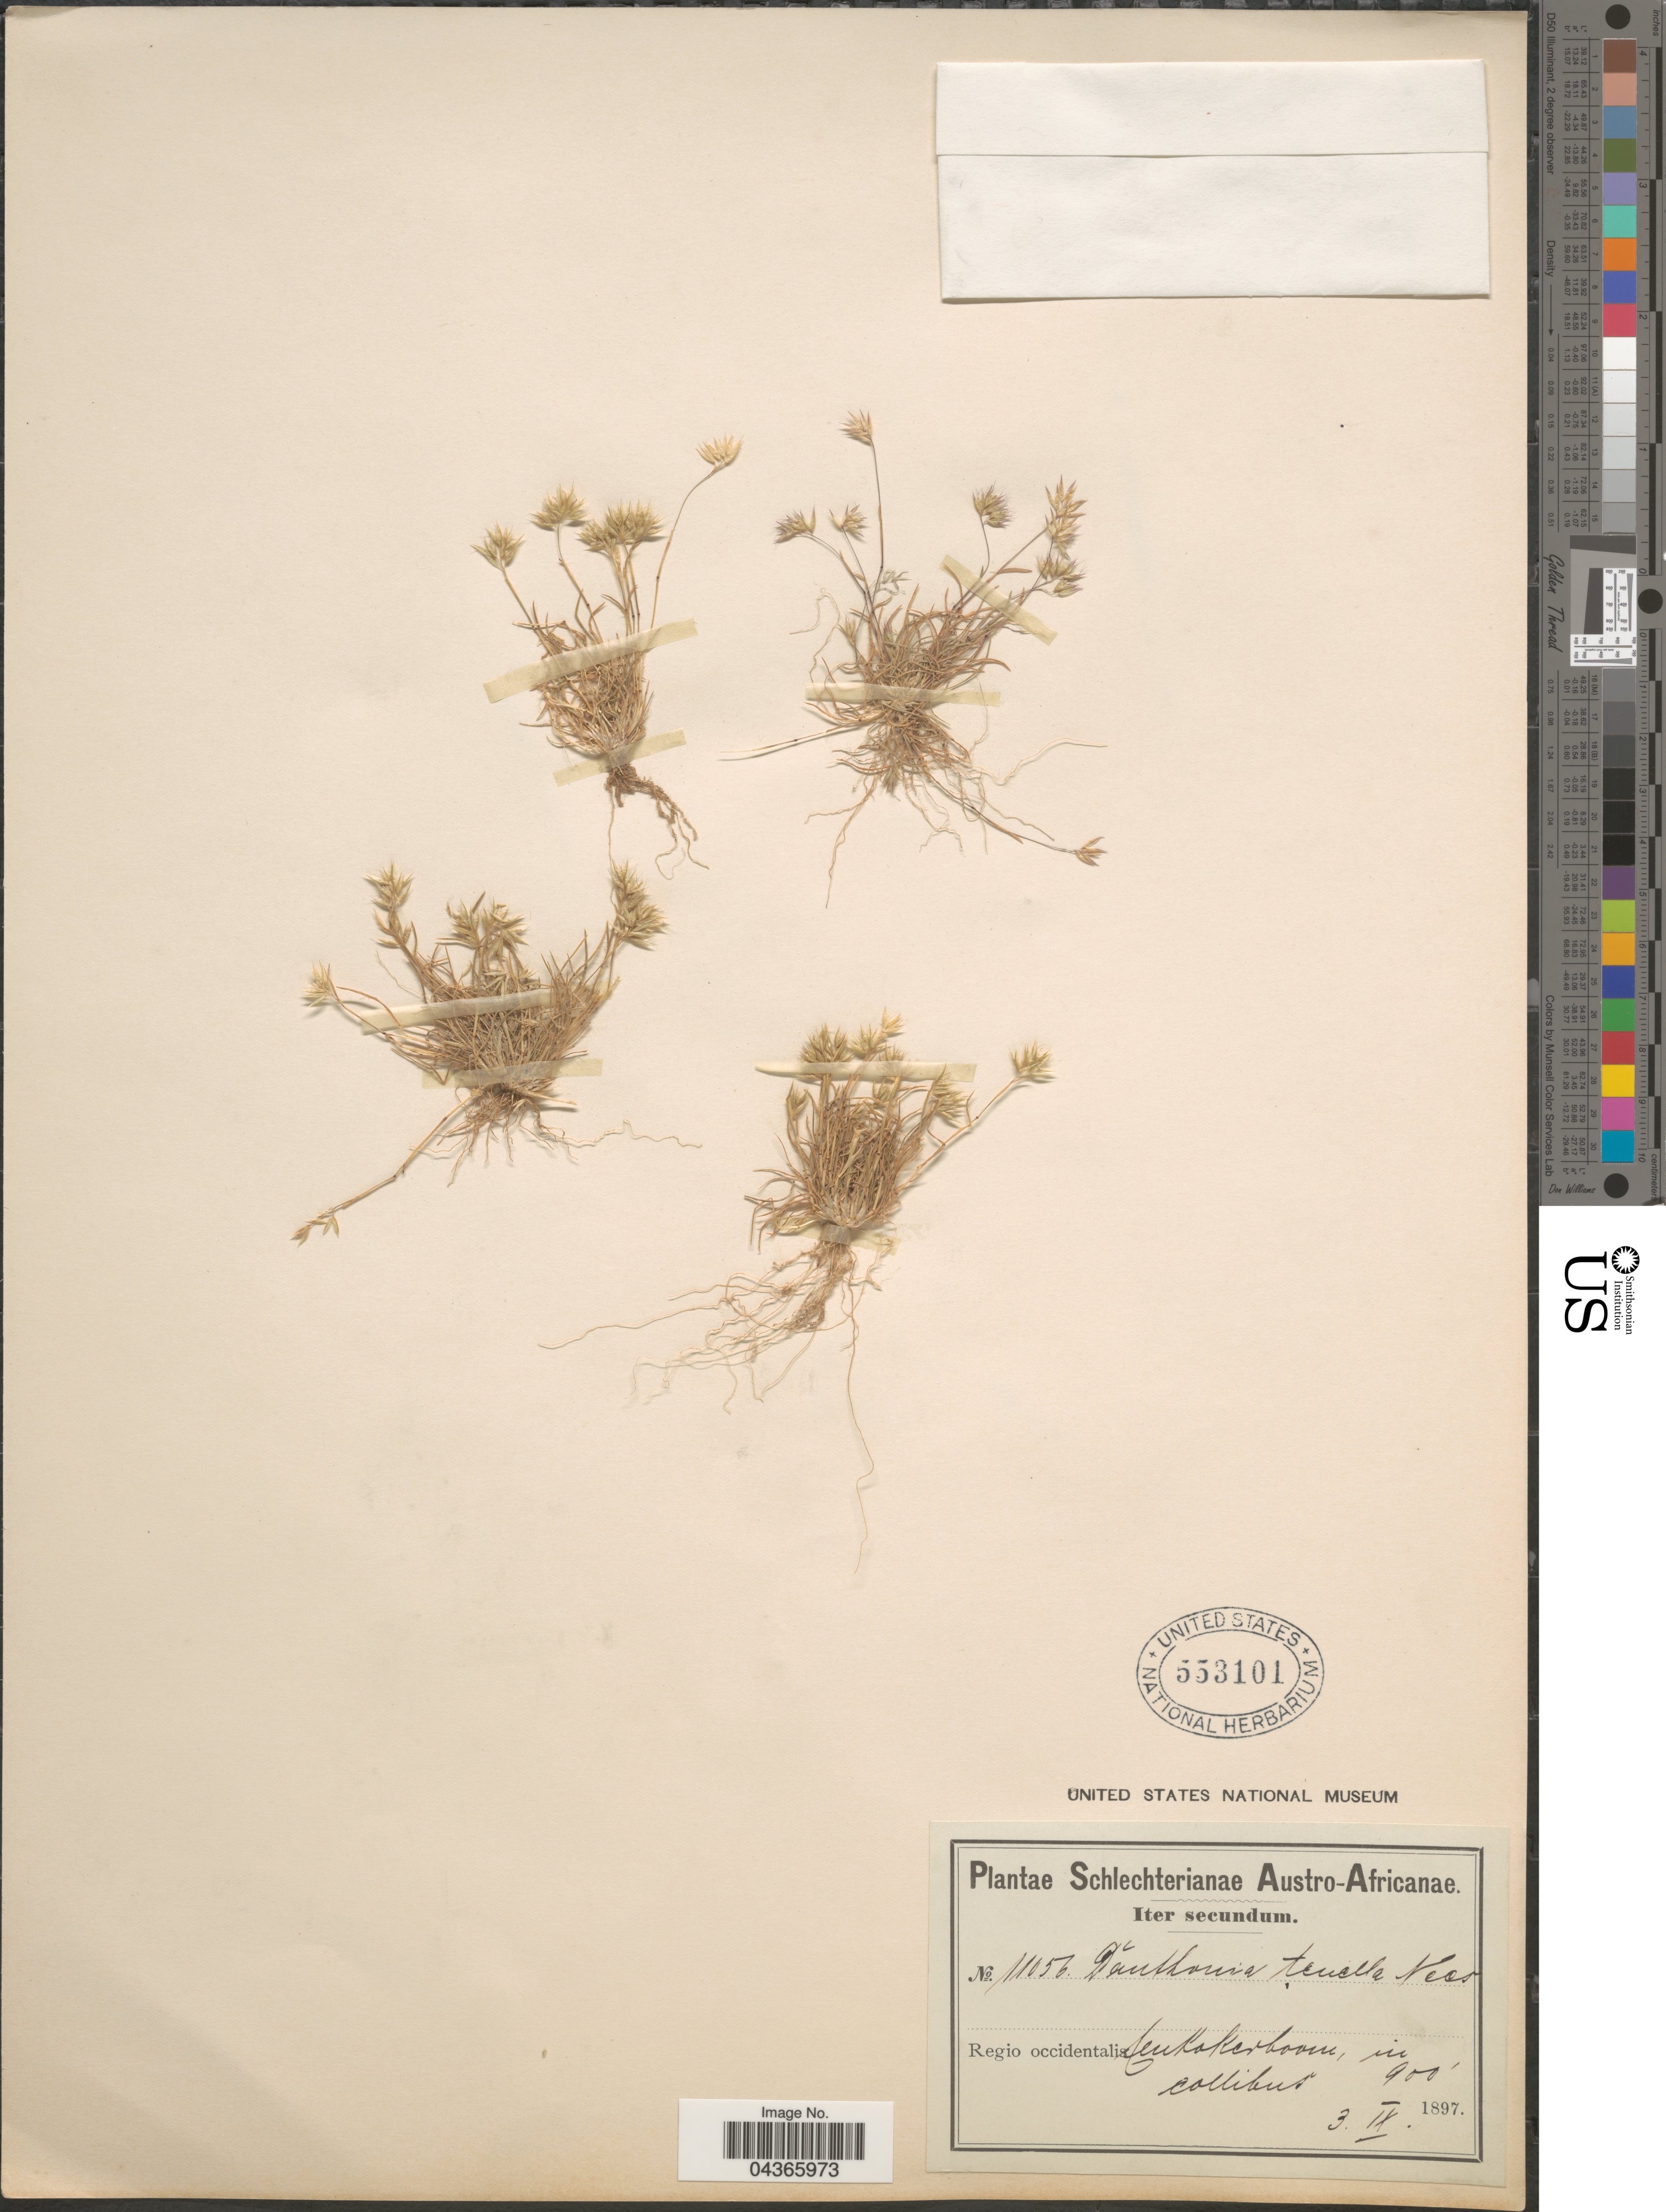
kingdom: Plantae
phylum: Tracheophyta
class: Liliopsida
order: Poales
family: Poaceae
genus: Tribolium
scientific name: Tribolium tenellum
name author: (Nees) Verboom & H.P. Linder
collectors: Schlechter, --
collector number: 11056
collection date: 1897-09-03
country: South Africa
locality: Austro-Africanae. Regio occidentalis: Tenkokerboom [interpreted], in collibus.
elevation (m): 274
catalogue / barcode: US 553101